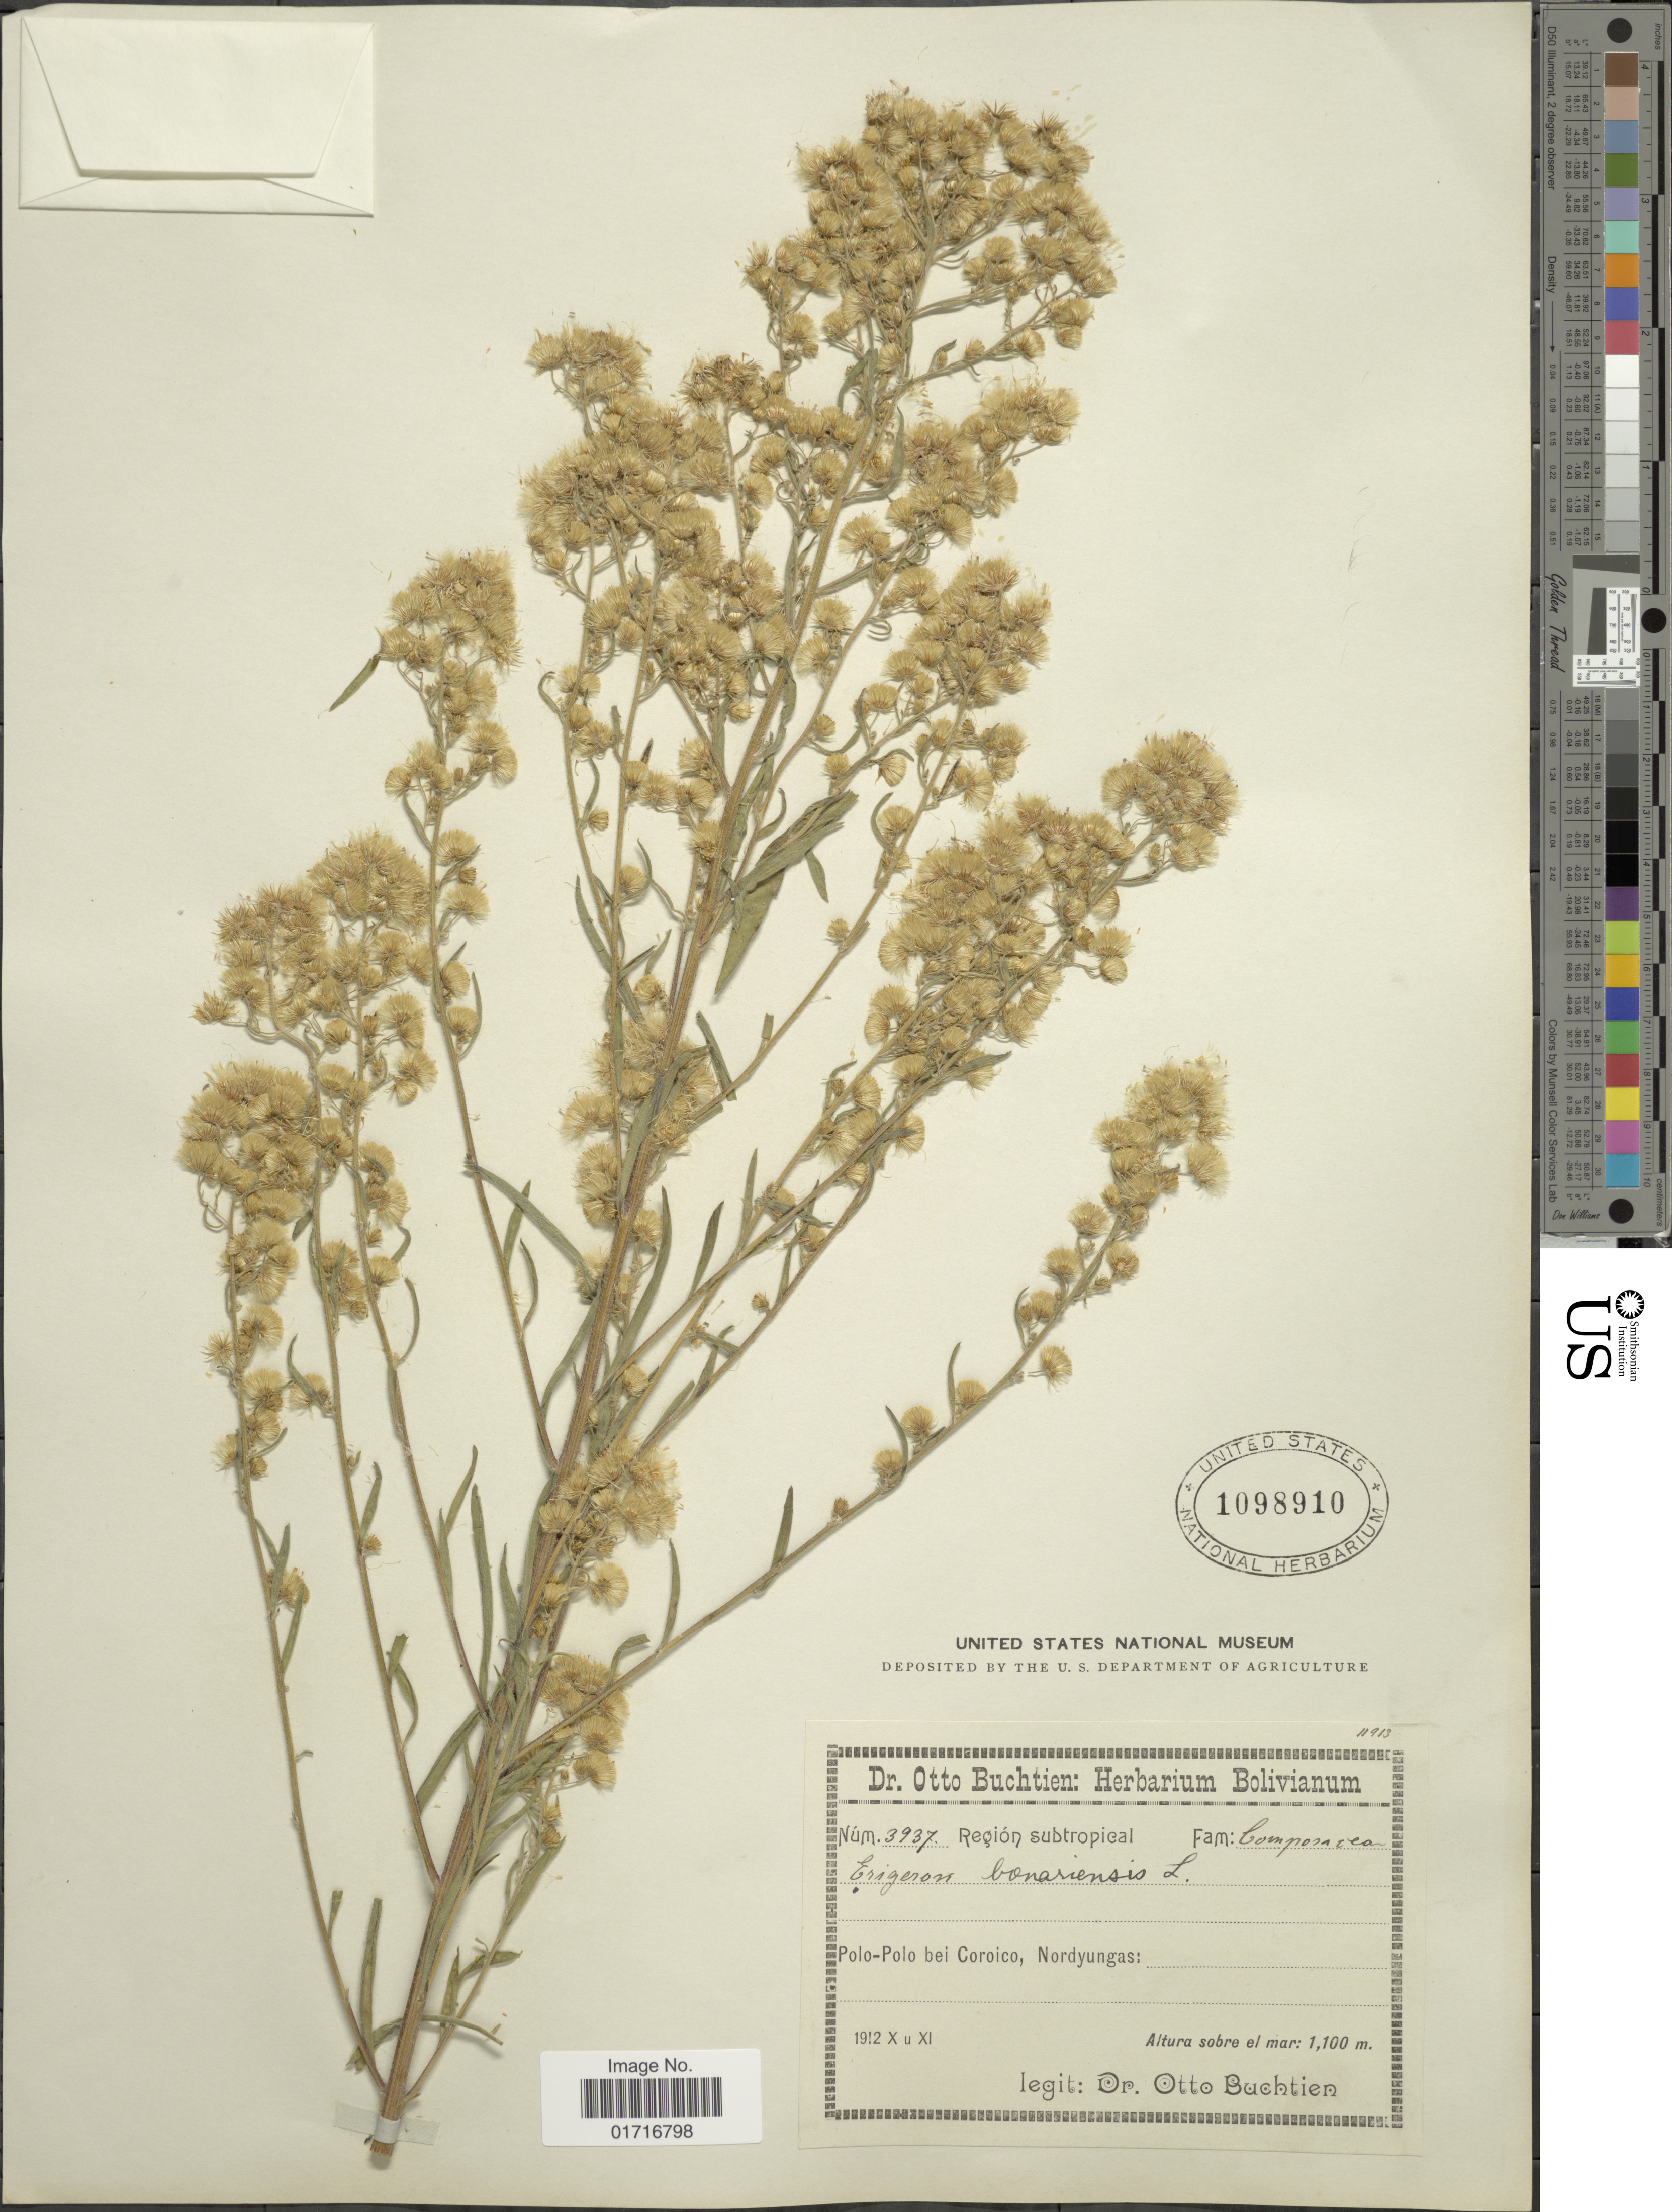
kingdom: Plantae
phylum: Tracheophyta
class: Magnoliopsida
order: Asterales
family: Asteraceae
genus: Conyza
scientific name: Conyza bonariensis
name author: (L.) Cronq.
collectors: O. Buchtien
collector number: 3937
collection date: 1912-10/1912-11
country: Bolivia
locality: Region subtropical, Polo-Polo bei Coroico, Nordyungas.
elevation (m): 1100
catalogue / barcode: US 1098910